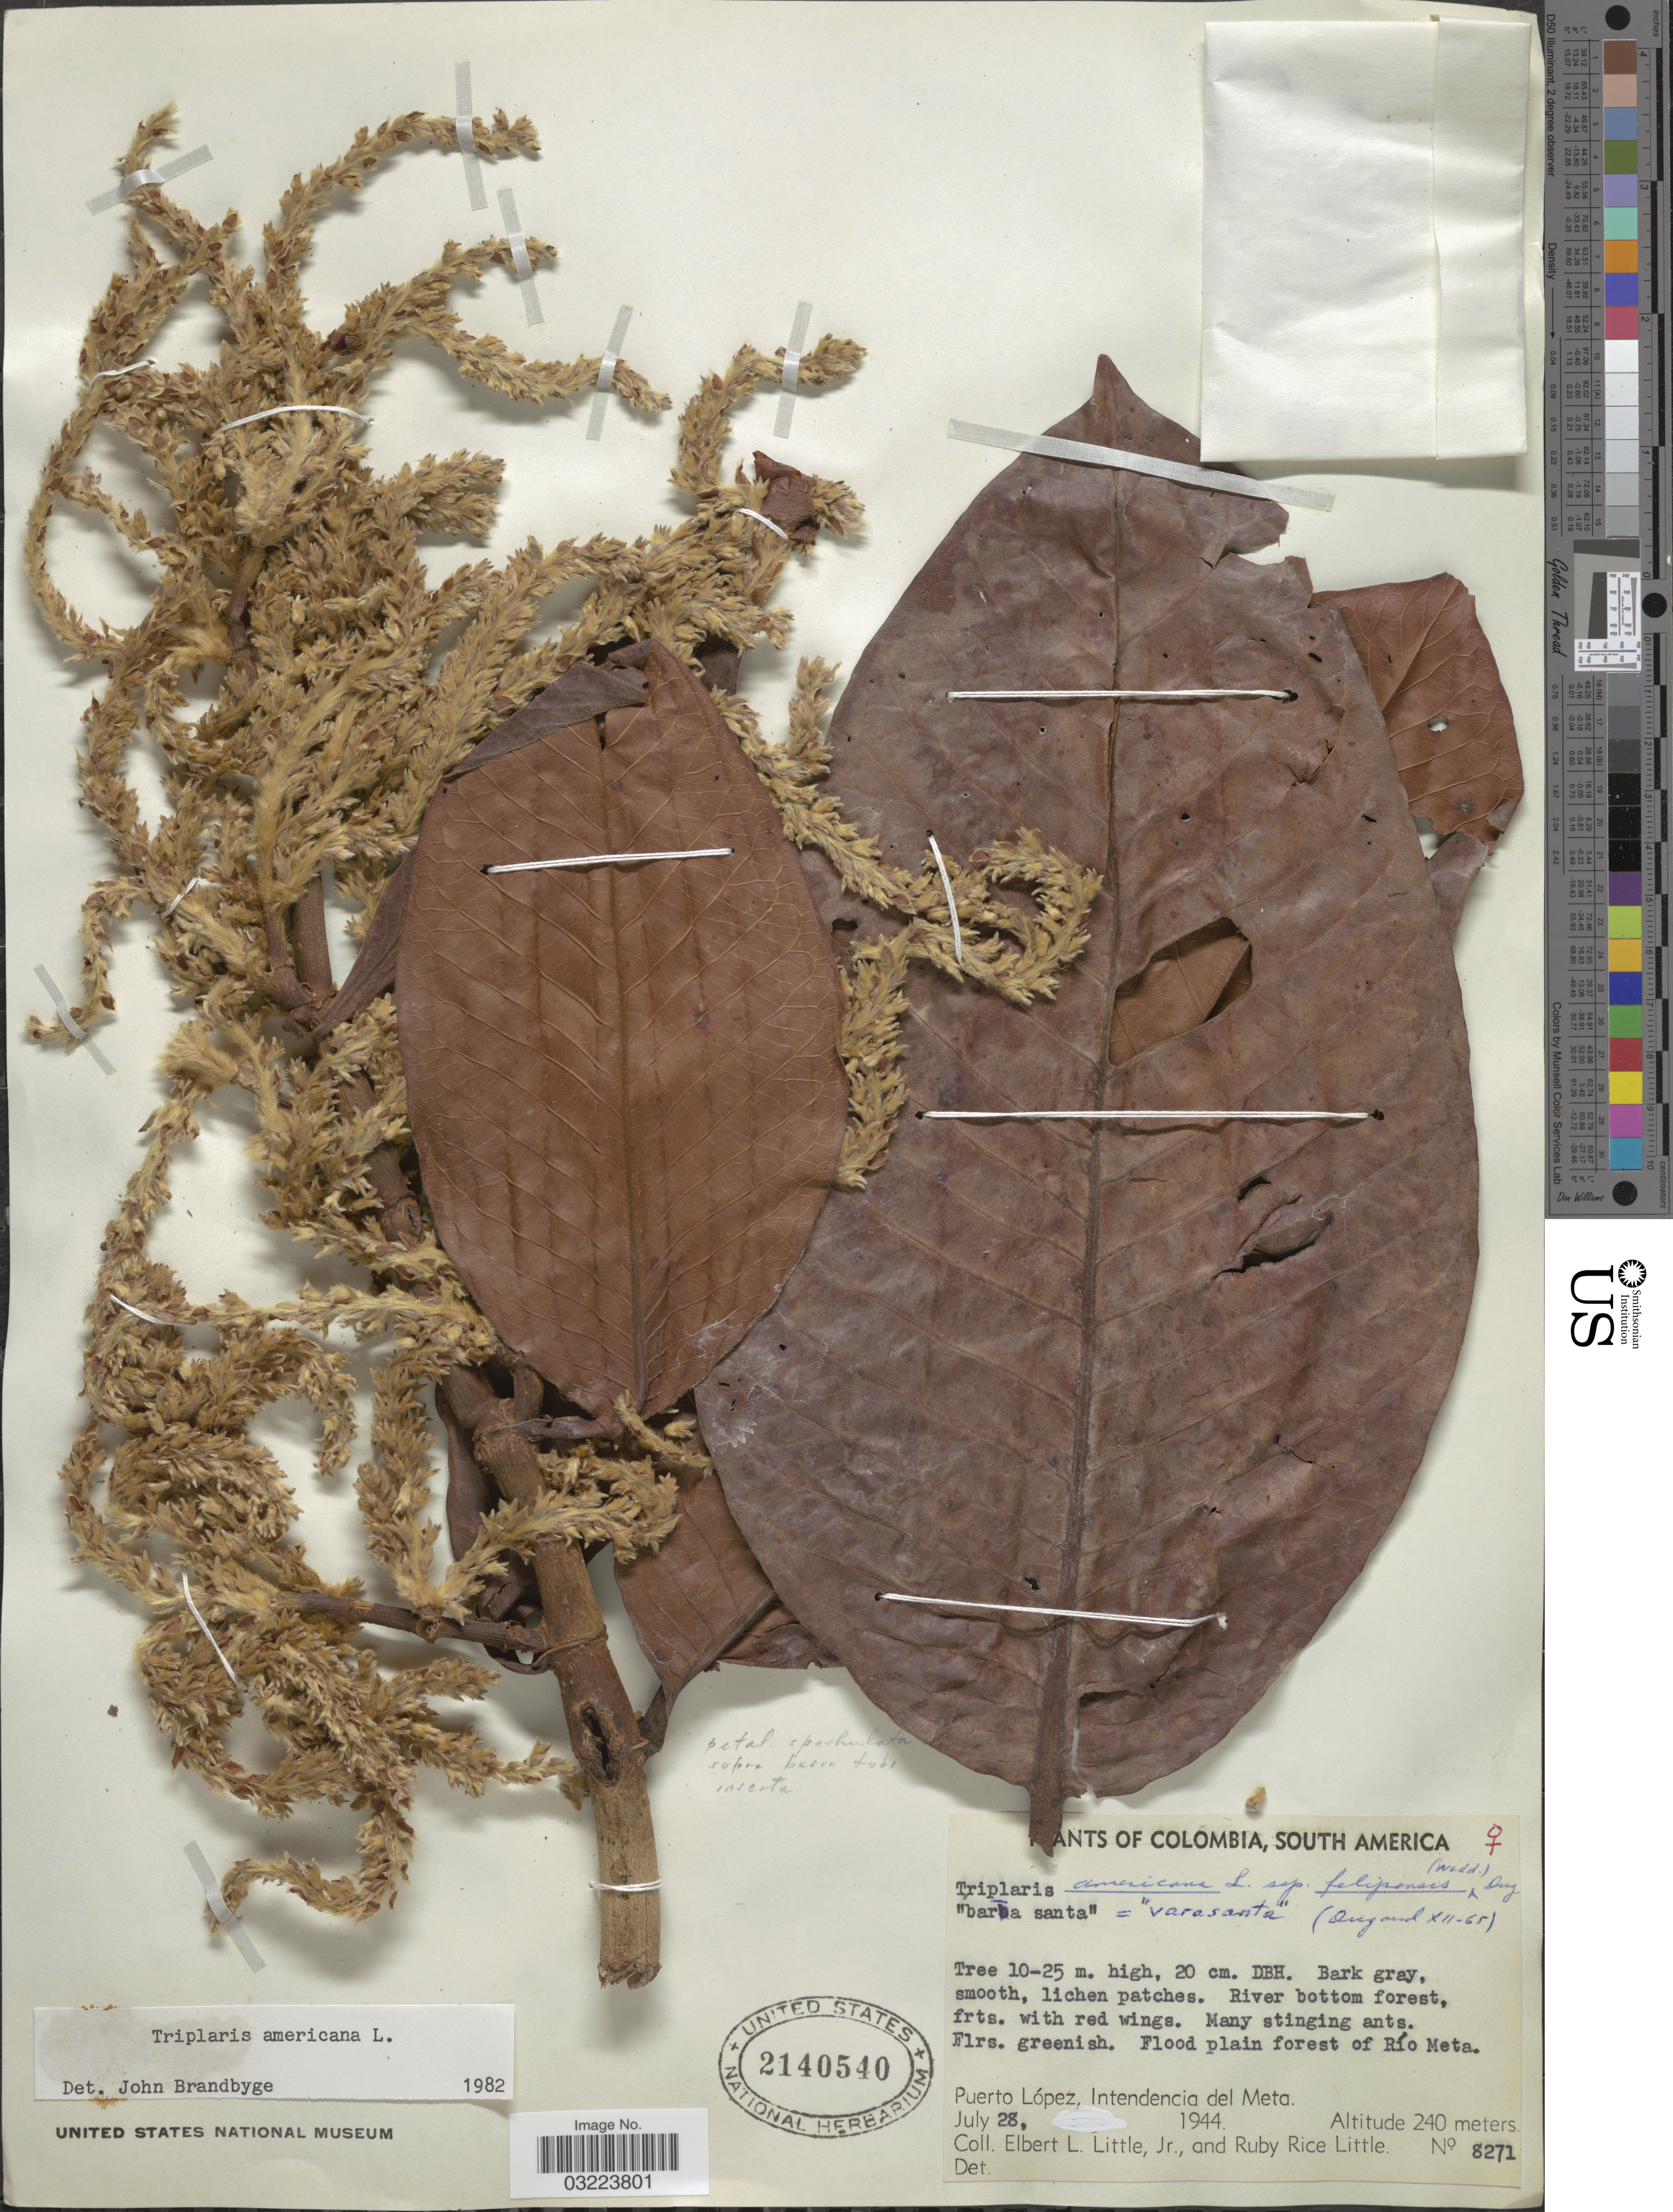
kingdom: Plantae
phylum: Tracheophyta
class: Magnoliopsida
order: Caryophyllales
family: Polygonaceae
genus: Triplaris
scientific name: Triplaris americana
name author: L.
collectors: E. L. Little & R. R. Little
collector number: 8271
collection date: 1944-07-28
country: Colombia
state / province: Meta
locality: Flood plain forest of Río Meta. Puerto López, Intendencia del Meta.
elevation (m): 240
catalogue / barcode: US 2140540